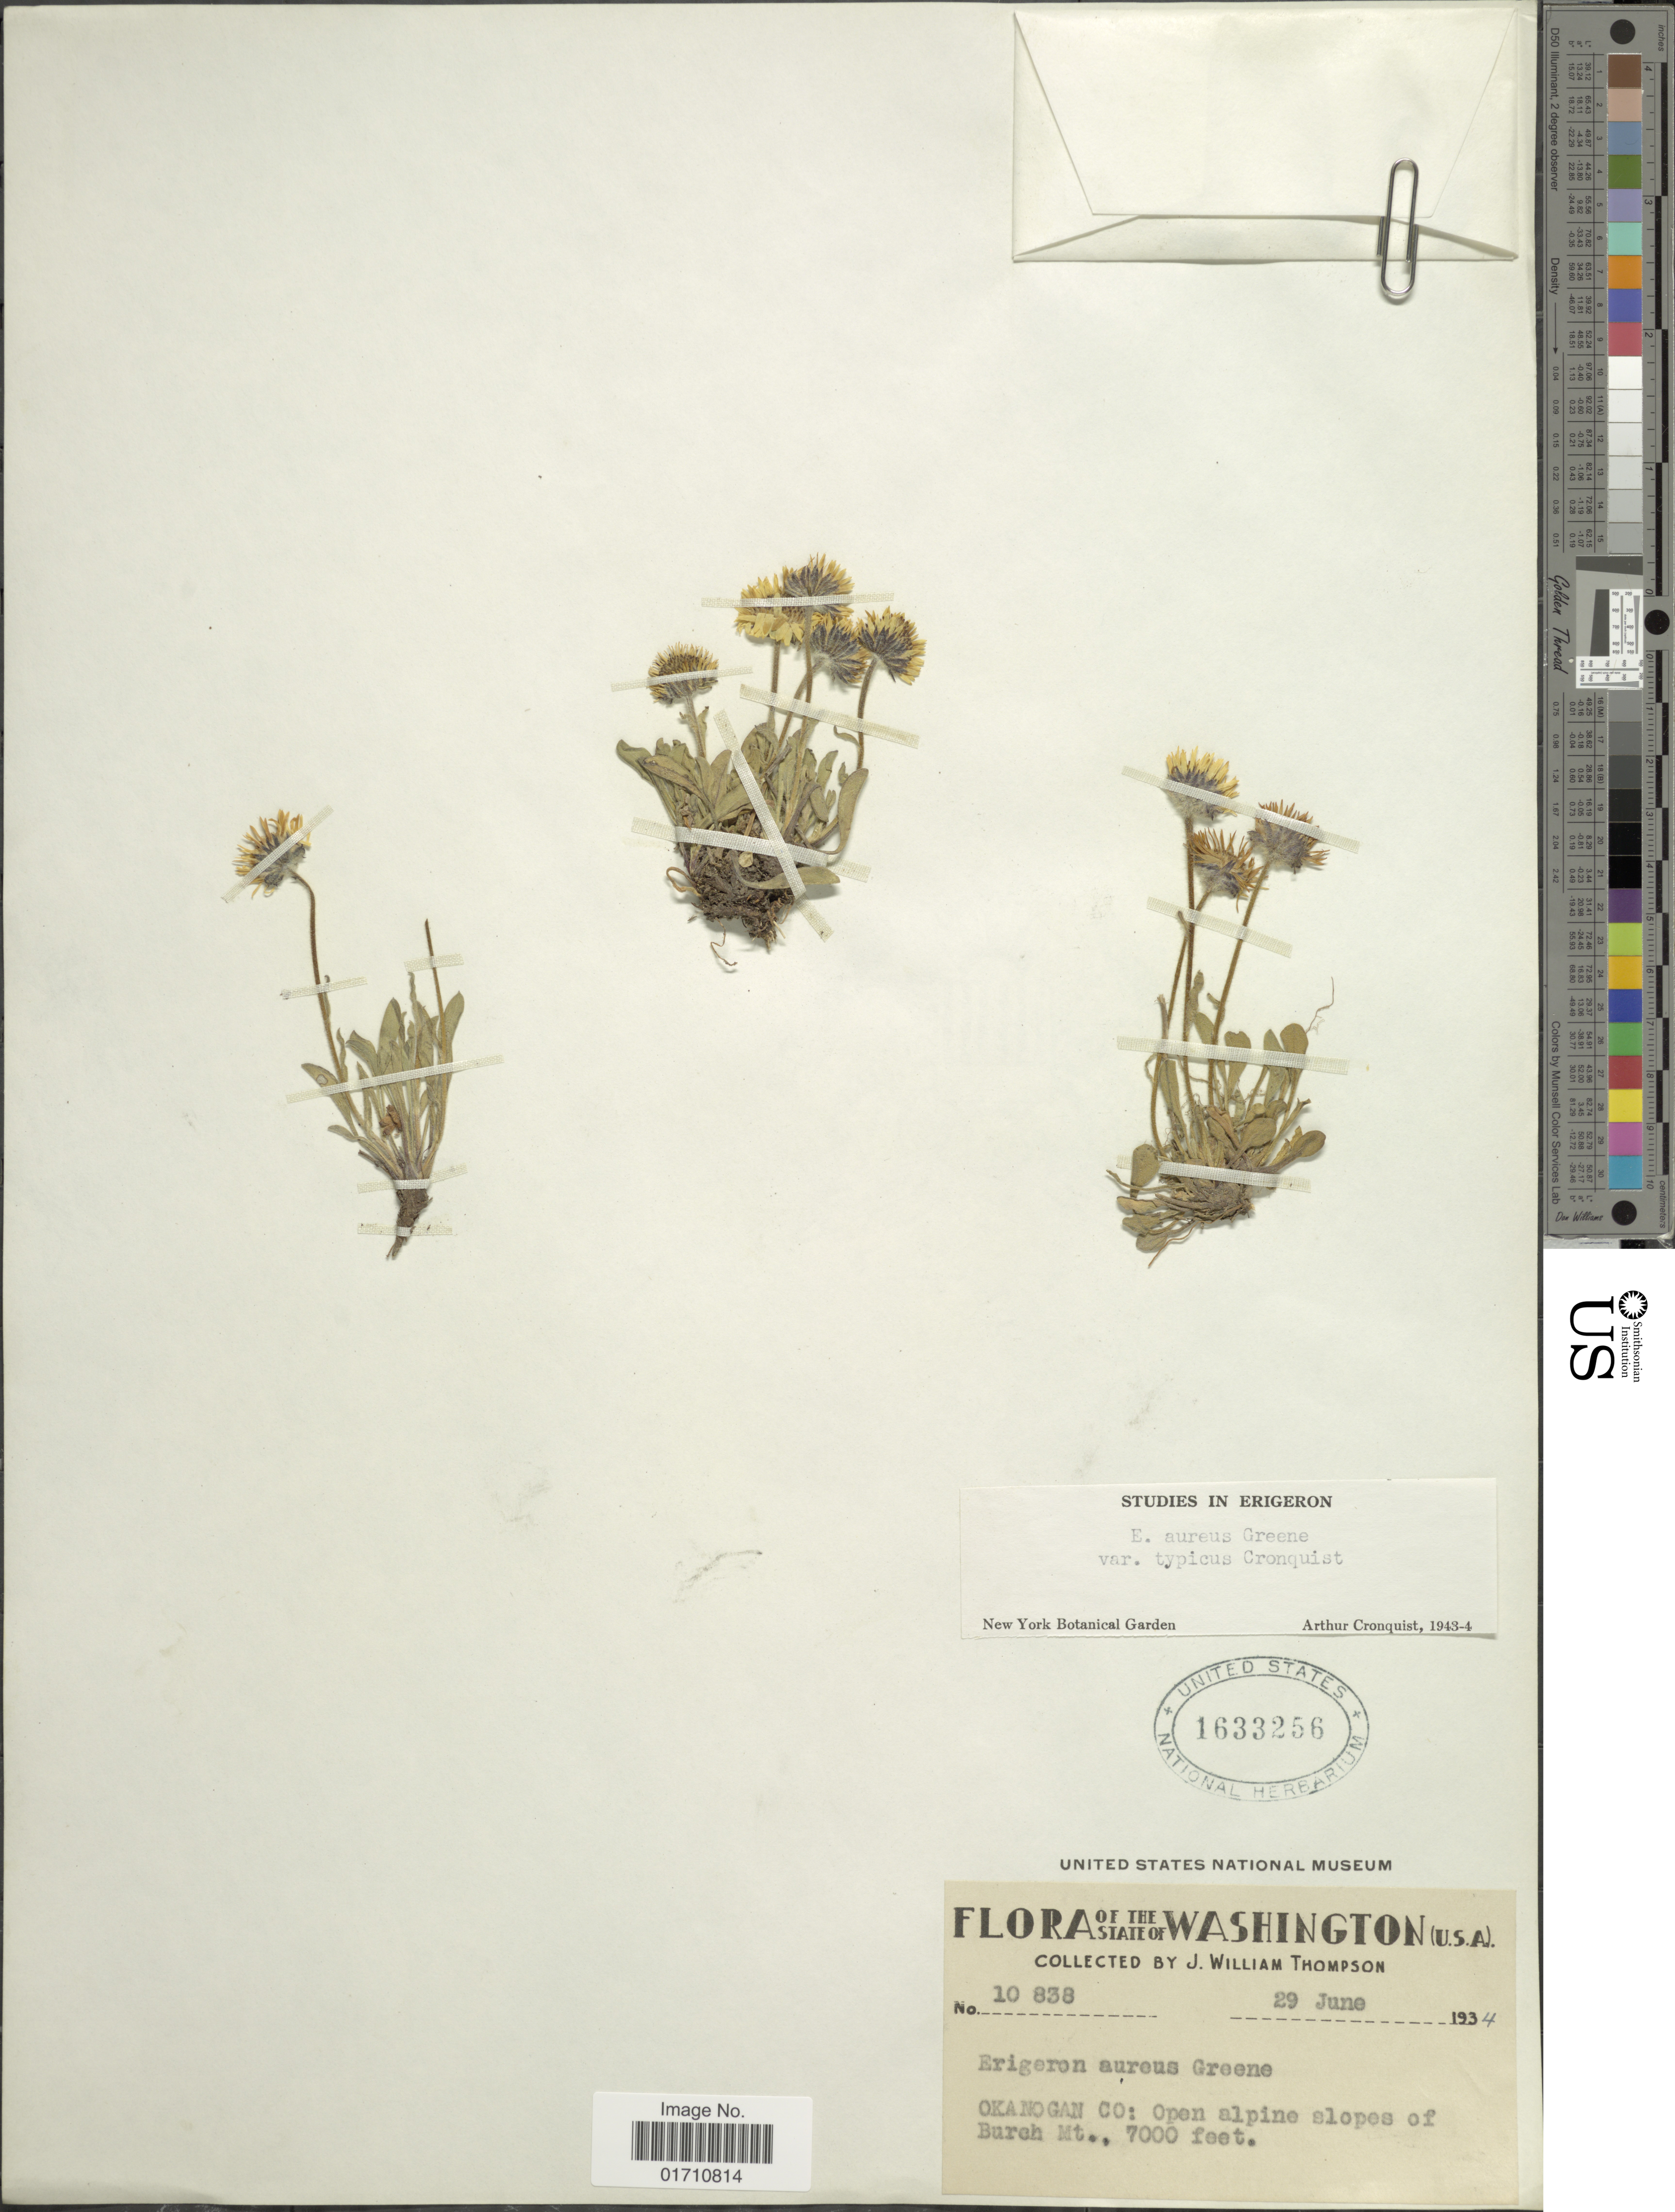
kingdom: Plantae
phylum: Tracheophyta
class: Magnoliopsida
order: Asterales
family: Asteraceae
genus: Erigeron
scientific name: Erigeron aureus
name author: Greene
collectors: J. W. Thompson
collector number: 10838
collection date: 1934-06-29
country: United States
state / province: Washington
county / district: Okanogan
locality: Okanogan Co: Open alpine slopes of Burch Mt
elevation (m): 2134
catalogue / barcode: US 1633256